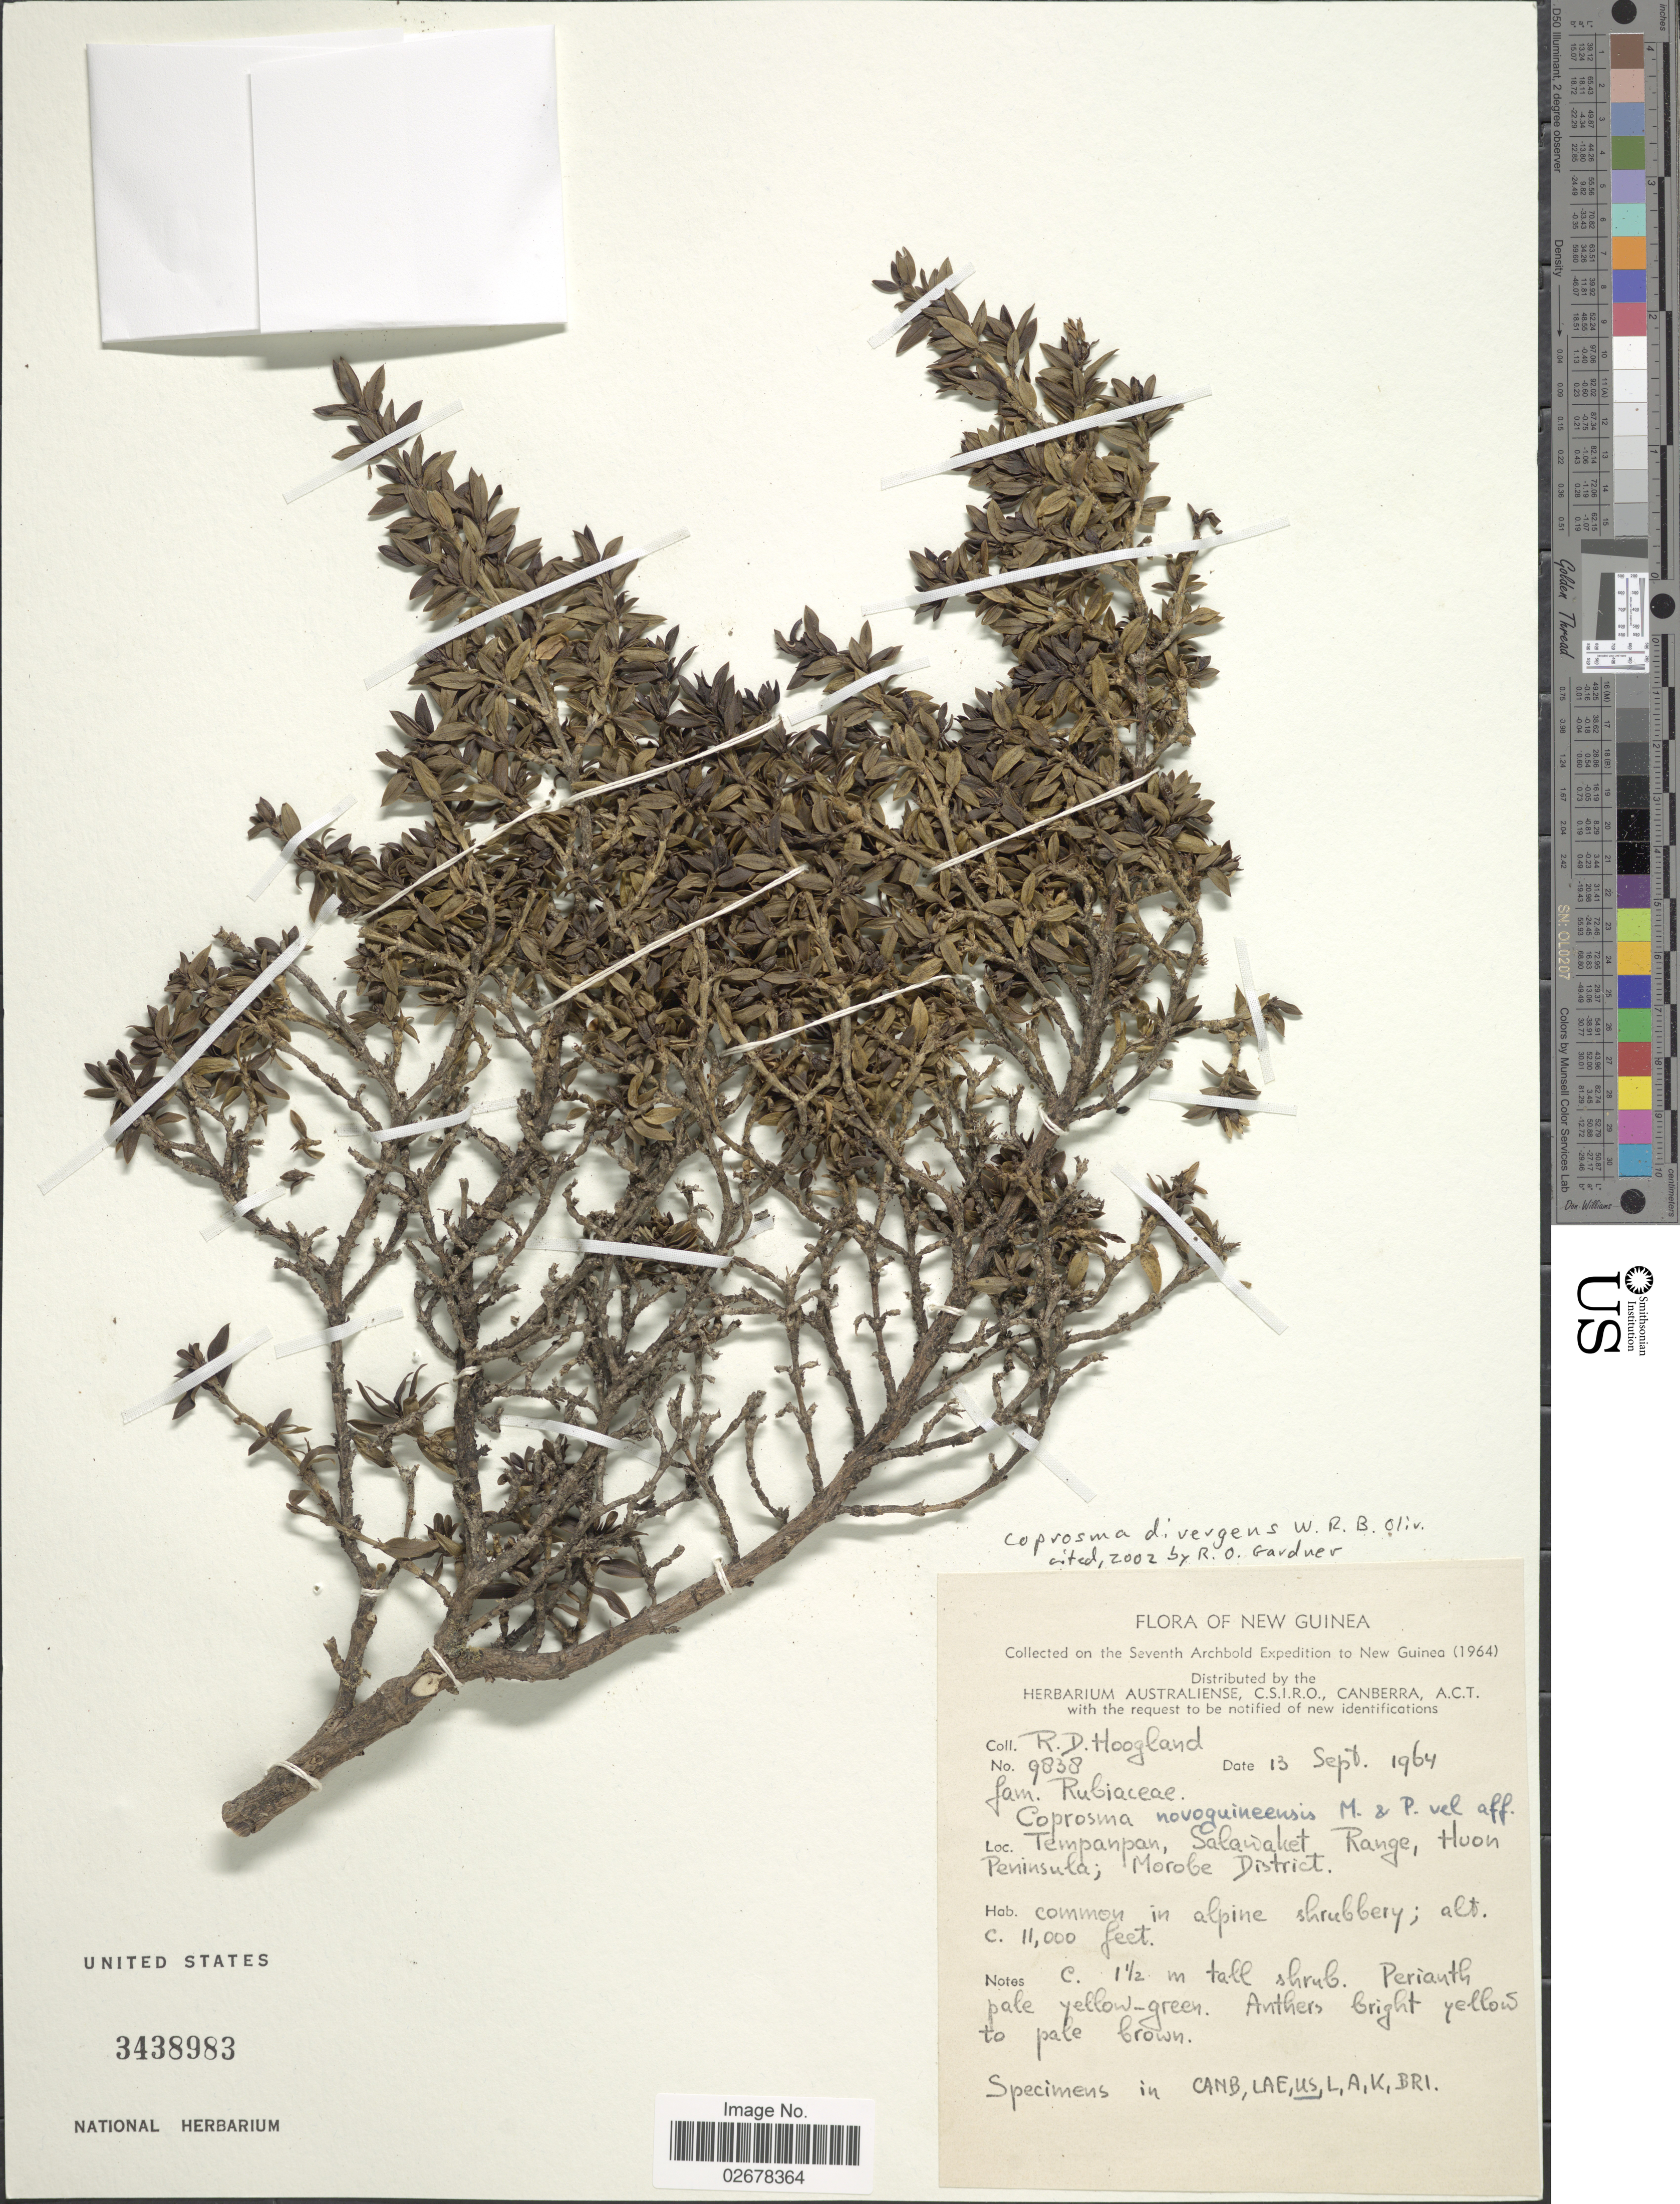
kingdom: Plantae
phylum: Tracheophyta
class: Magnoliopsida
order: Gentianales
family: Rubiaceae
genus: Coprosma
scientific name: Coprosma divergens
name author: W.R.B. Oliv.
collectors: R. D. Hoogland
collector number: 9838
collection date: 1964-09-13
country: Papua New Guinea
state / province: Morobe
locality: New Guinea, Tempanpan, Salawaket Range, Huon Peninsula.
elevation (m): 3353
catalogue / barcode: US 3438983